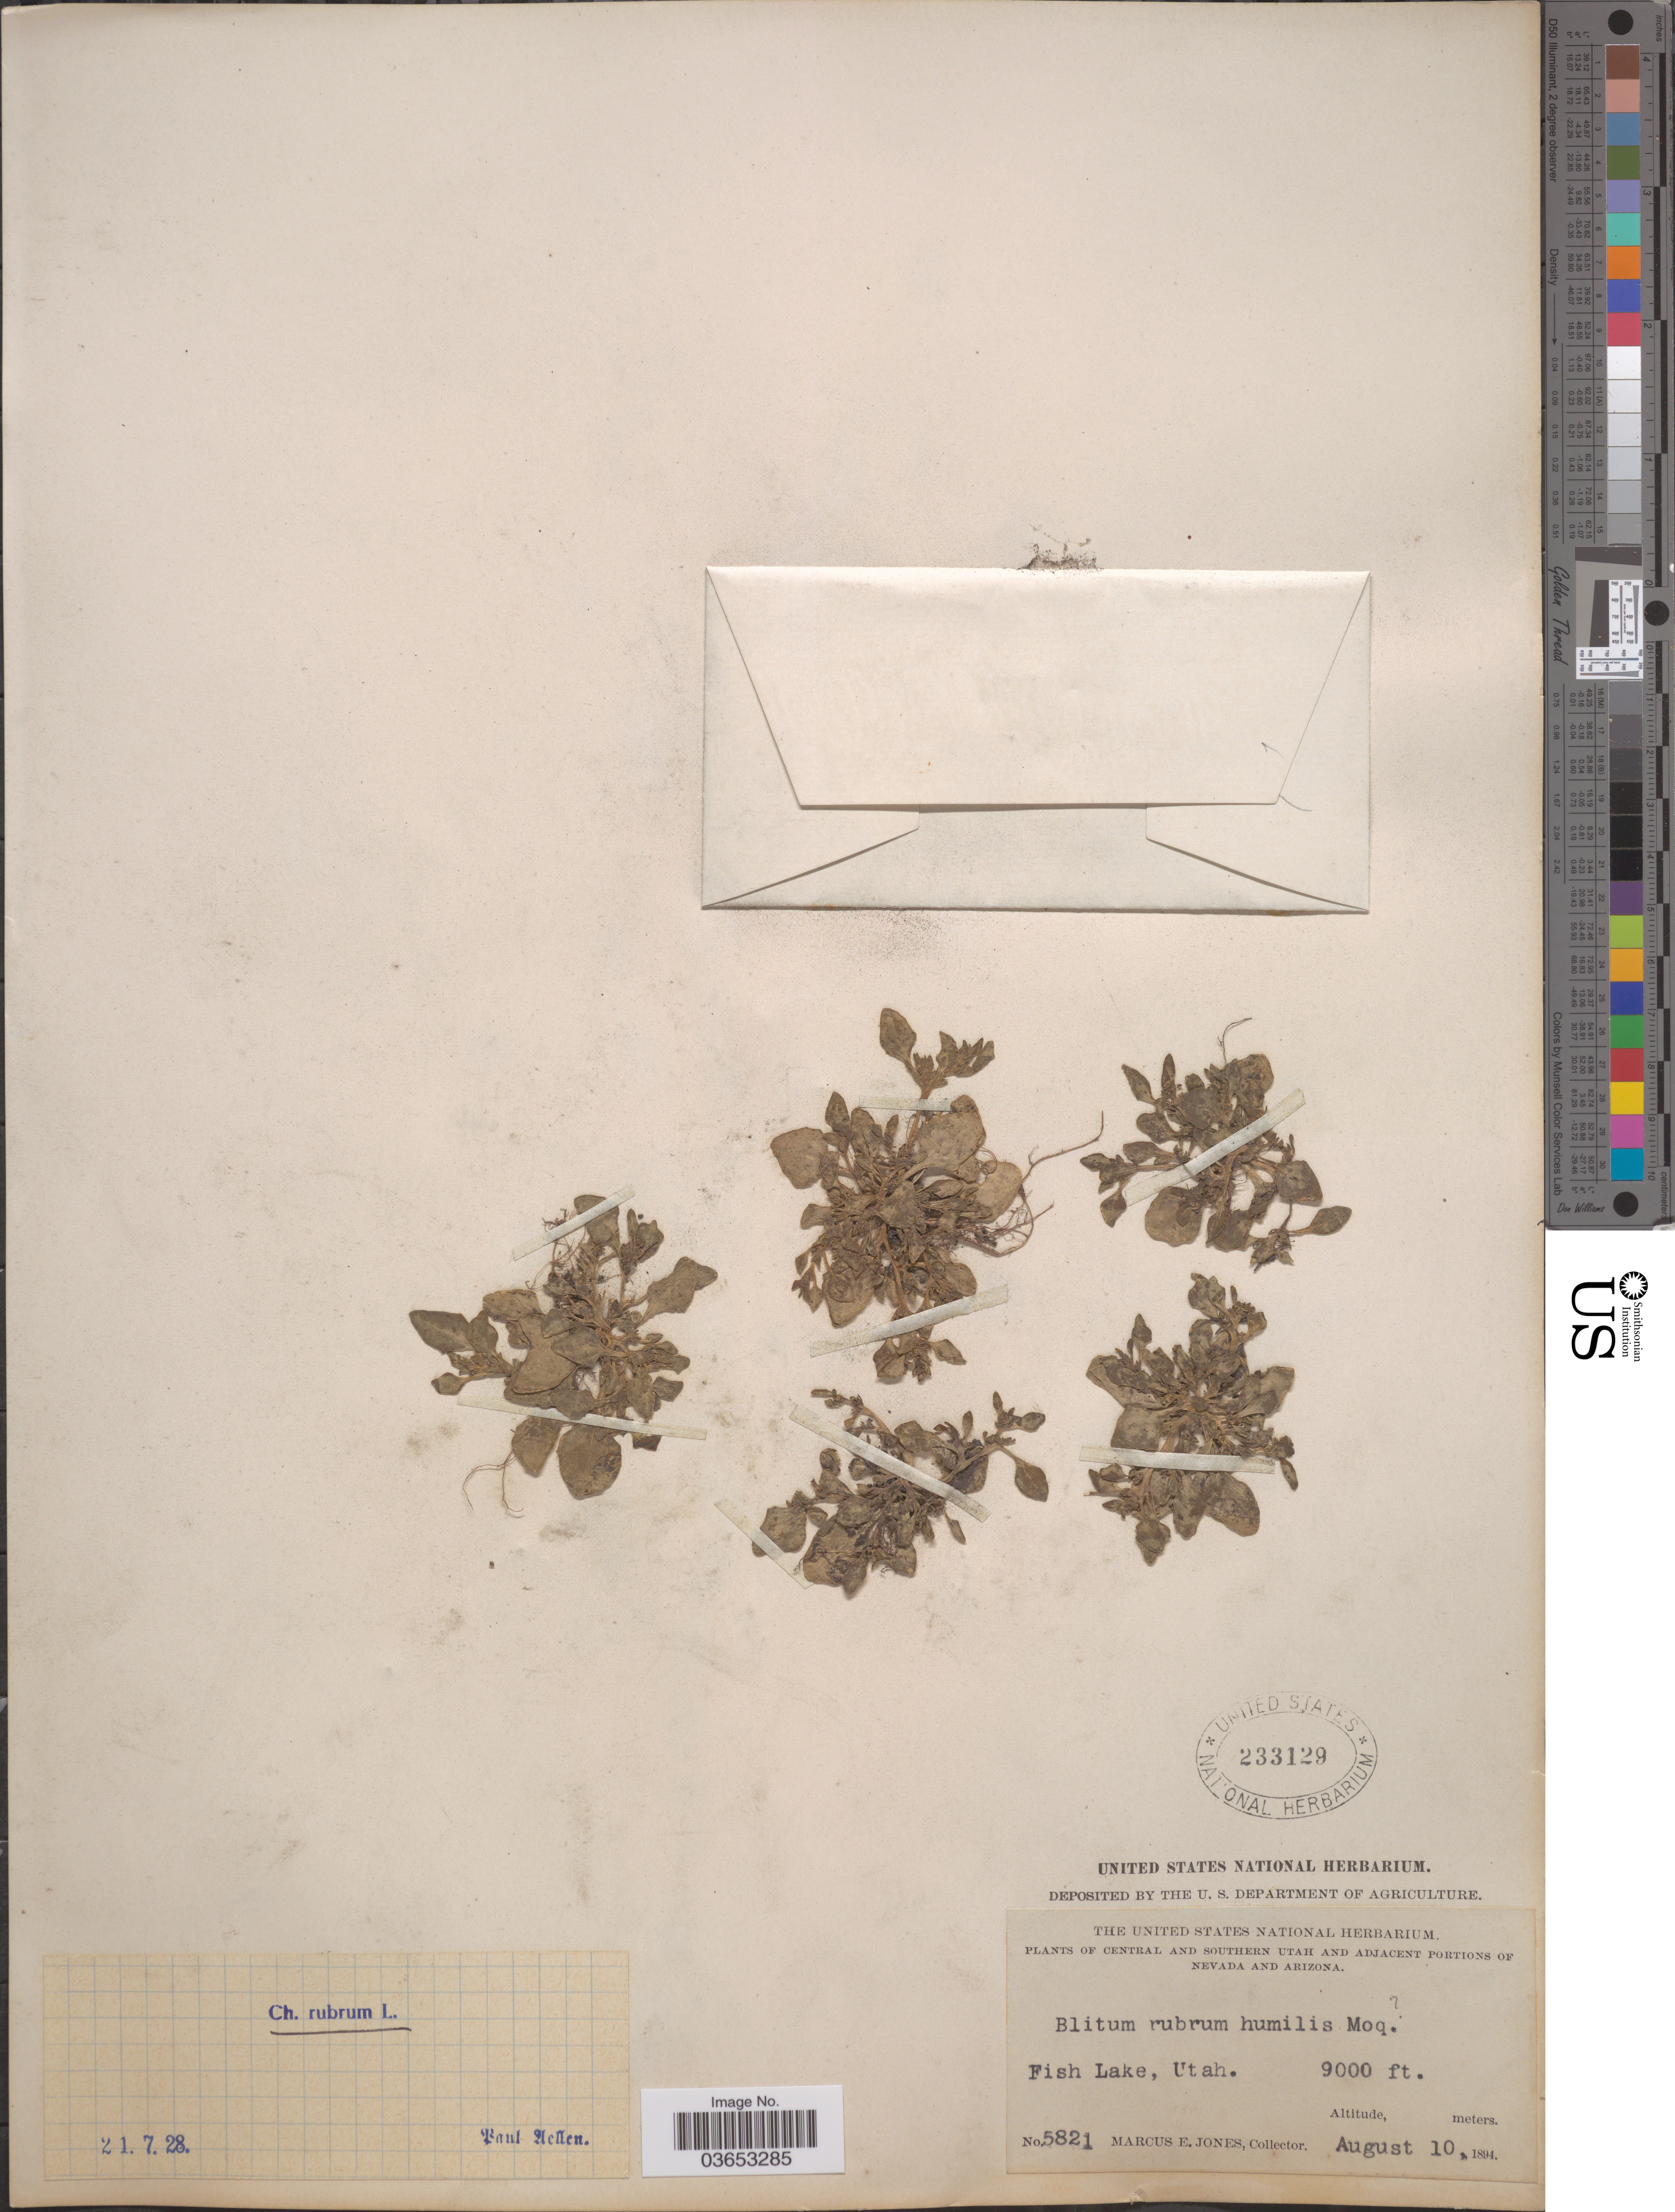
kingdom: Plantae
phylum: Tracheophyta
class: Magnoliopsida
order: Caryophyllales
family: Amaranthaceae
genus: Chenopodium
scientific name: Chenopodium humile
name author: Hook.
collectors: M. E. Jones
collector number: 5821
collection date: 1894-08-10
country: United States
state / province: Utah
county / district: Sevier Co.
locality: Central and southern Utah. Fish Lake.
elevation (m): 2743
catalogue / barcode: US 233129